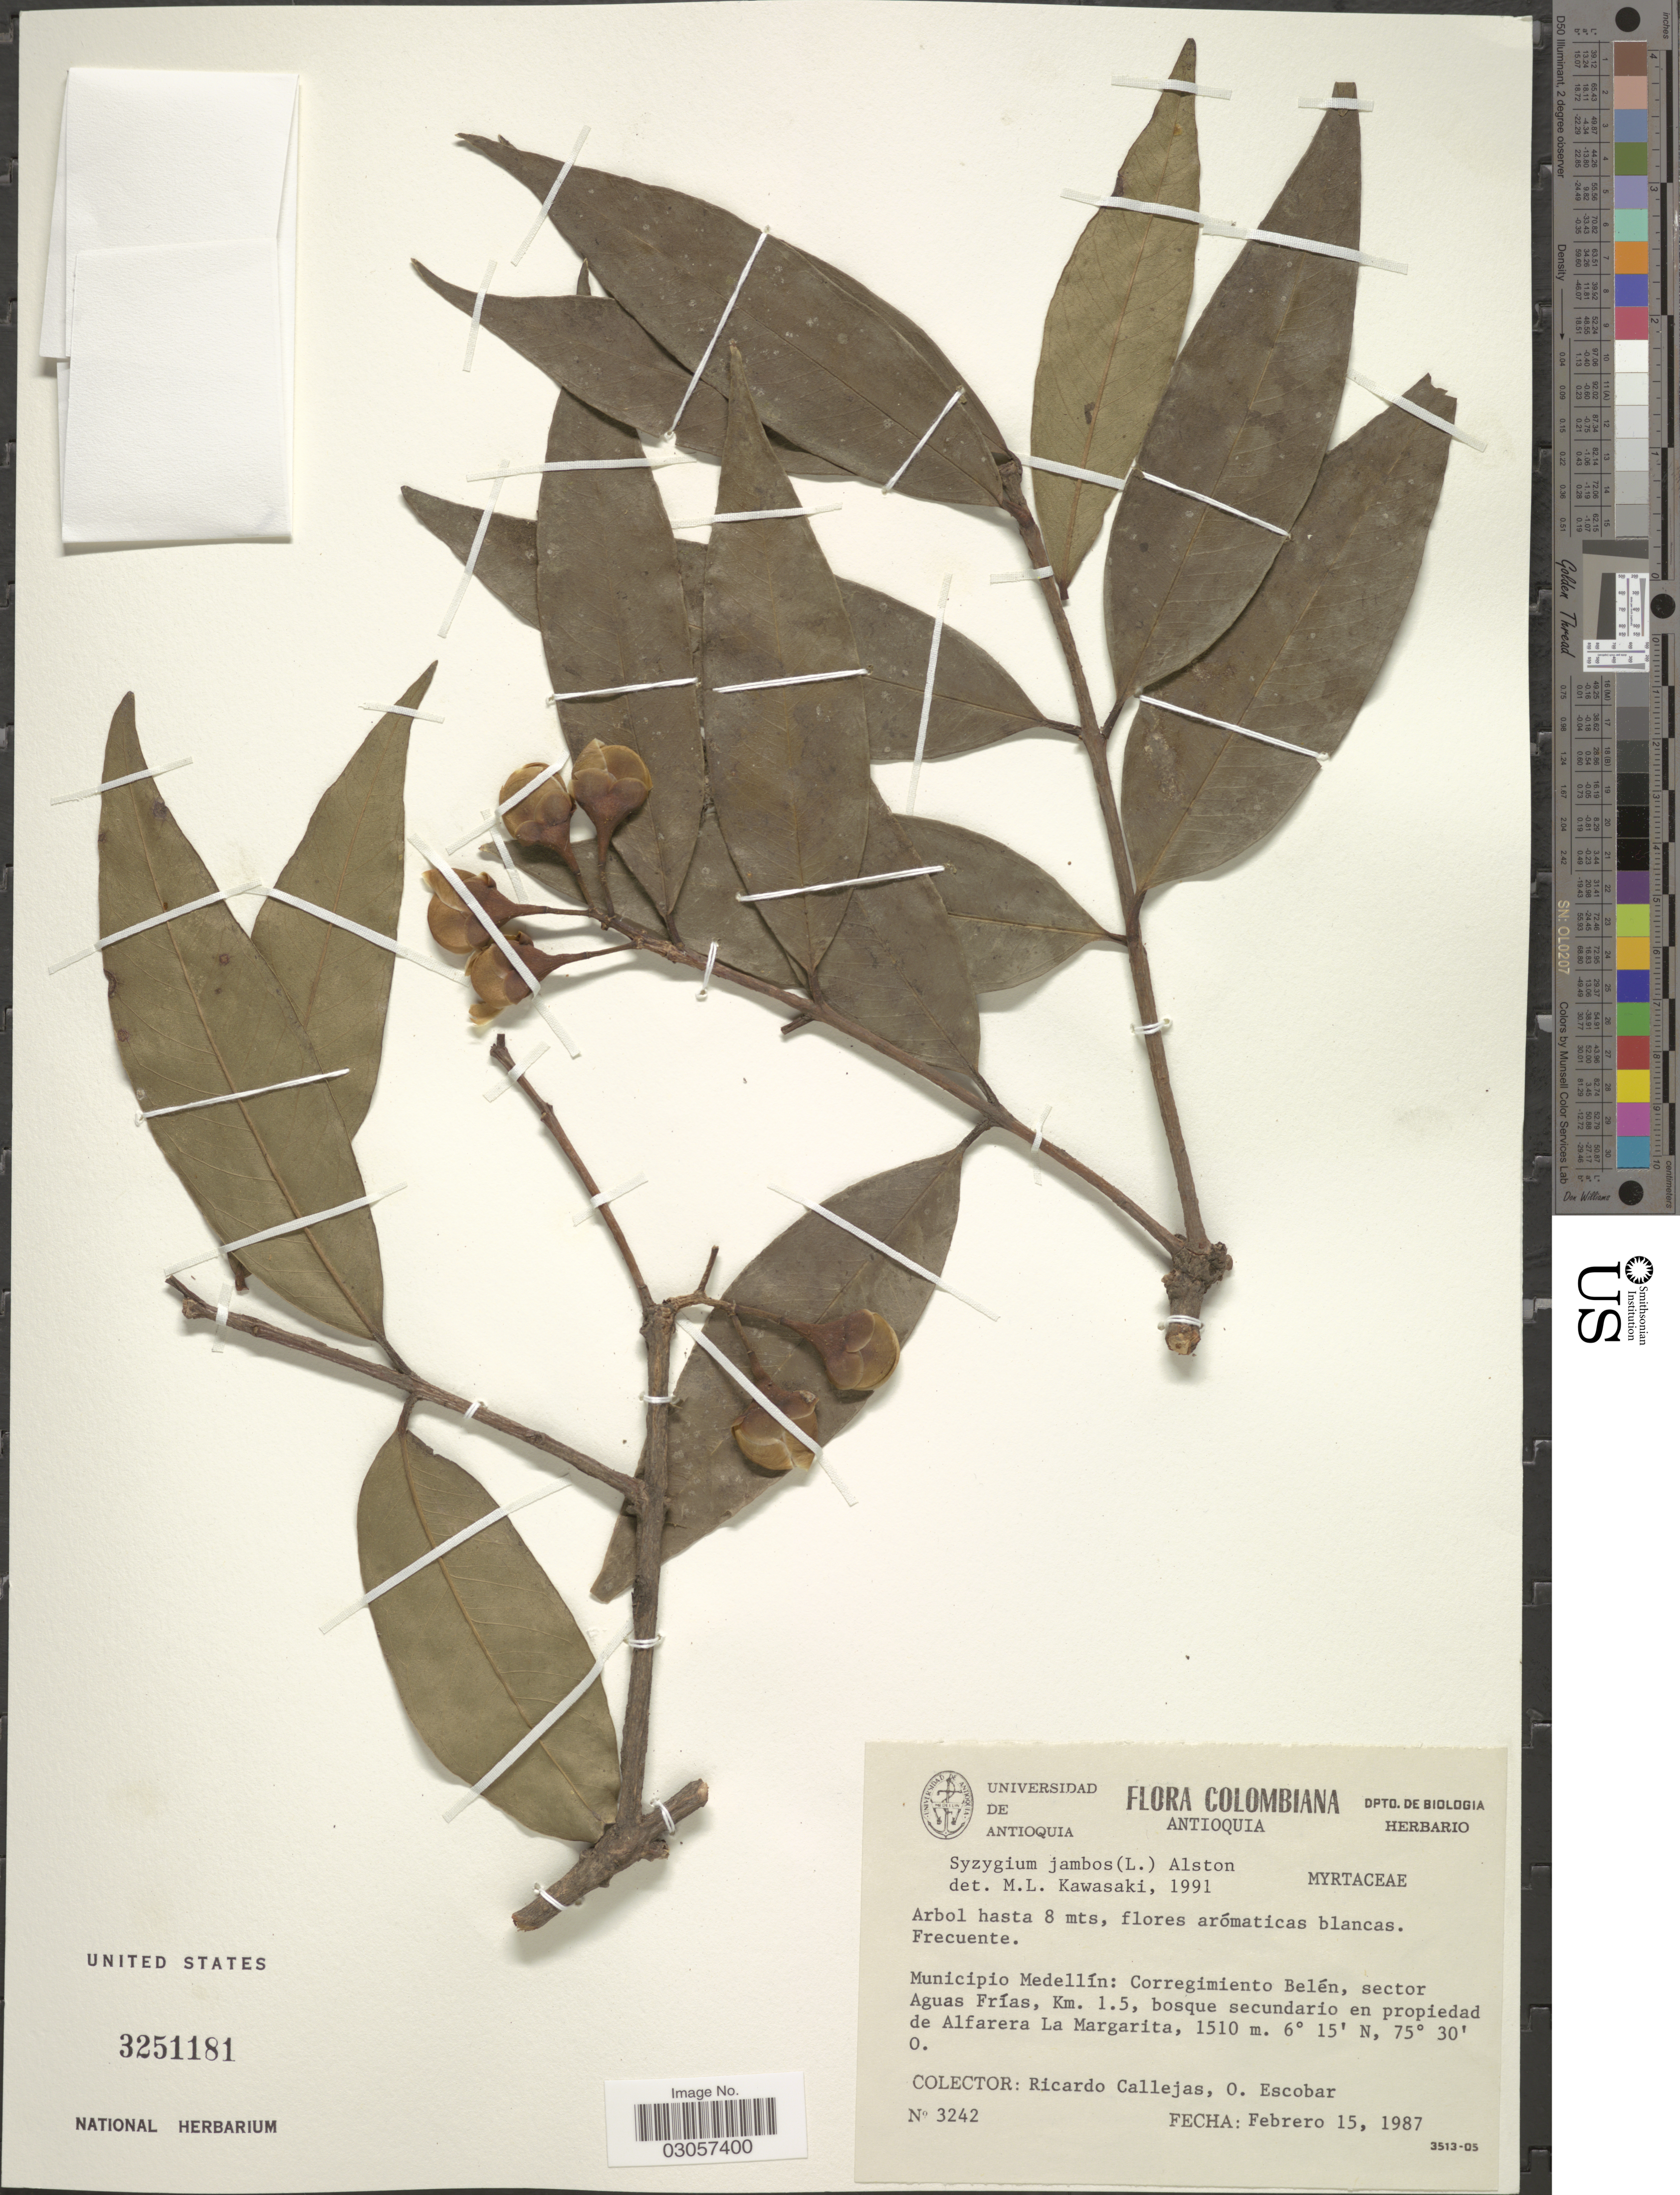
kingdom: Plantae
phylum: Tracheophyta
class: Magnoliopsida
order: Myrtales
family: Myrtaceae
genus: Syzygium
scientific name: Syzygium jambos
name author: (L.) Alston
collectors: R. Callejas & O. Escobar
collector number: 3242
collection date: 1987-02-15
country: Colombia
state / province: Antioquia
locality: Municipio Medellín: Corregimiento Belén, sector Aguas Frías, Km. 1.5, bosque secundario en propiedad de Alfarera La Margarita.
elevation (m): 1510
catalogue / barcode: US 3251181